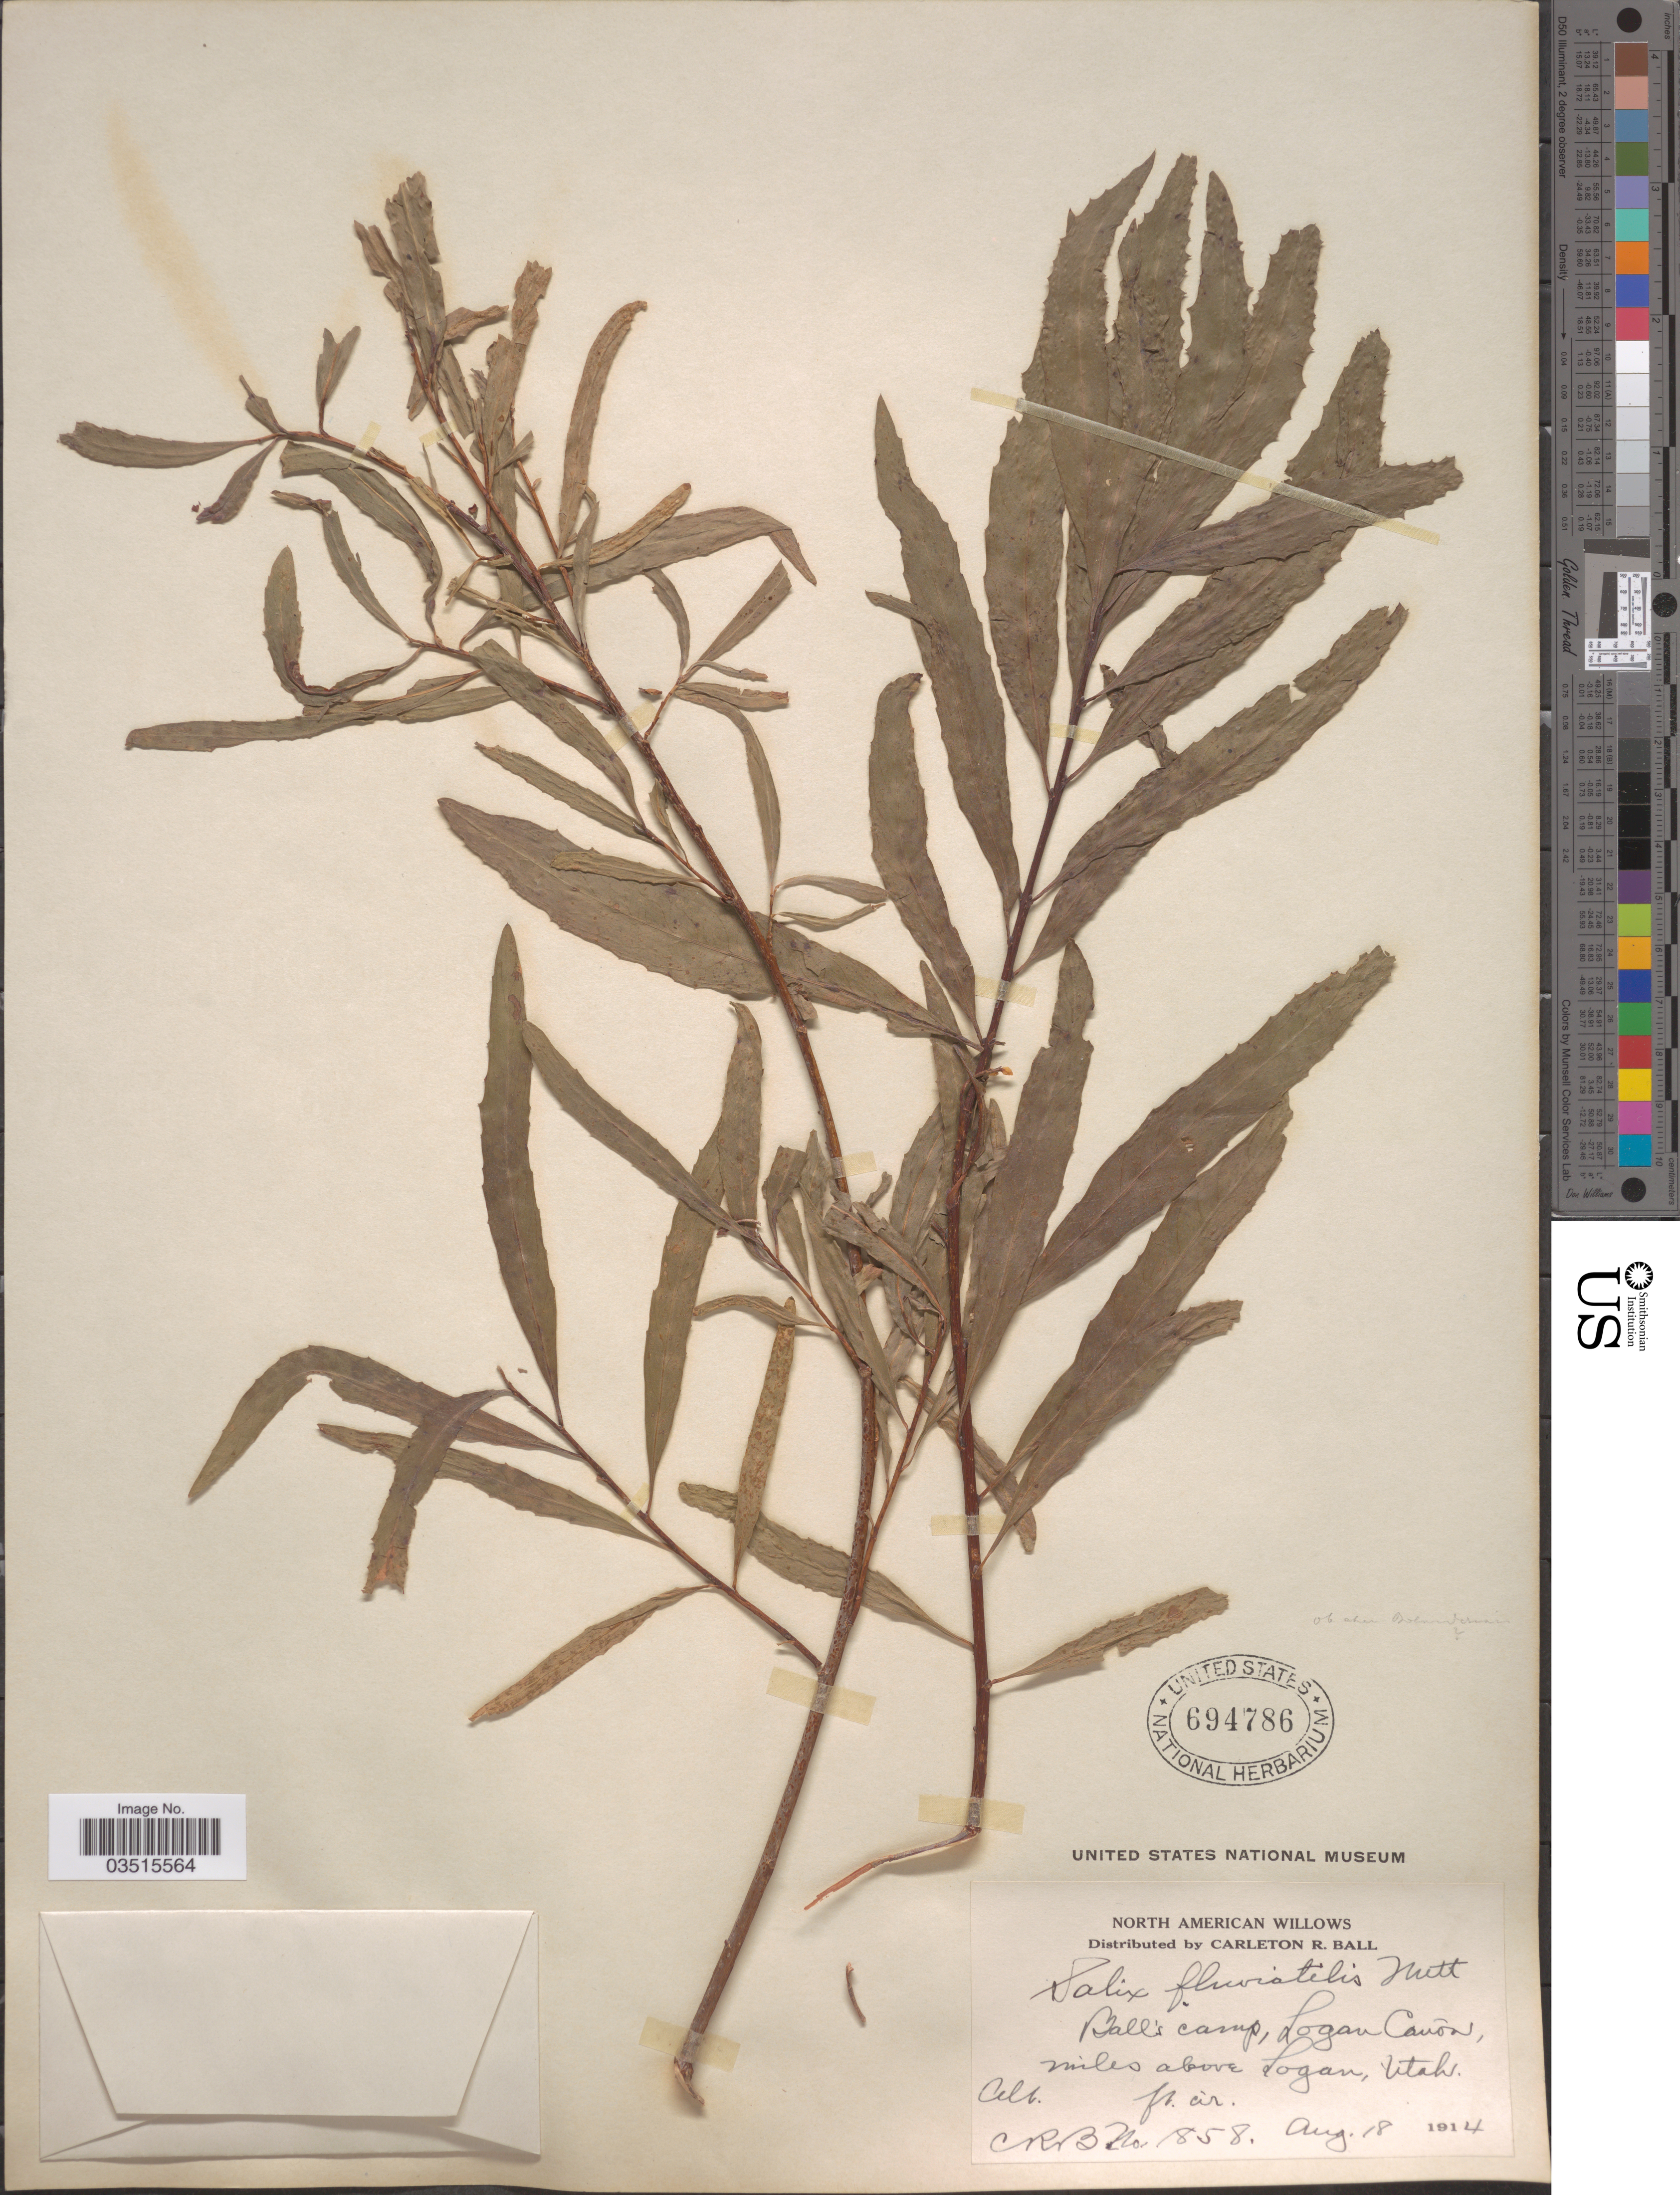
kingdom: Plantae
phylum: Tracheophyta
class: Magnoliopsida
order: Malpighiales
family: Salicaceae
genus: Salix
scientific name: Salix melanopsis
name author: Nutt.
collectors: C. R. Ball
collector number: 1858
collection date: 1914-08-18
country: United States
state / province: Utah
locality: Ball's camp, Logan Cañon, miles above Logan.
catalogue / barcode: US 694786